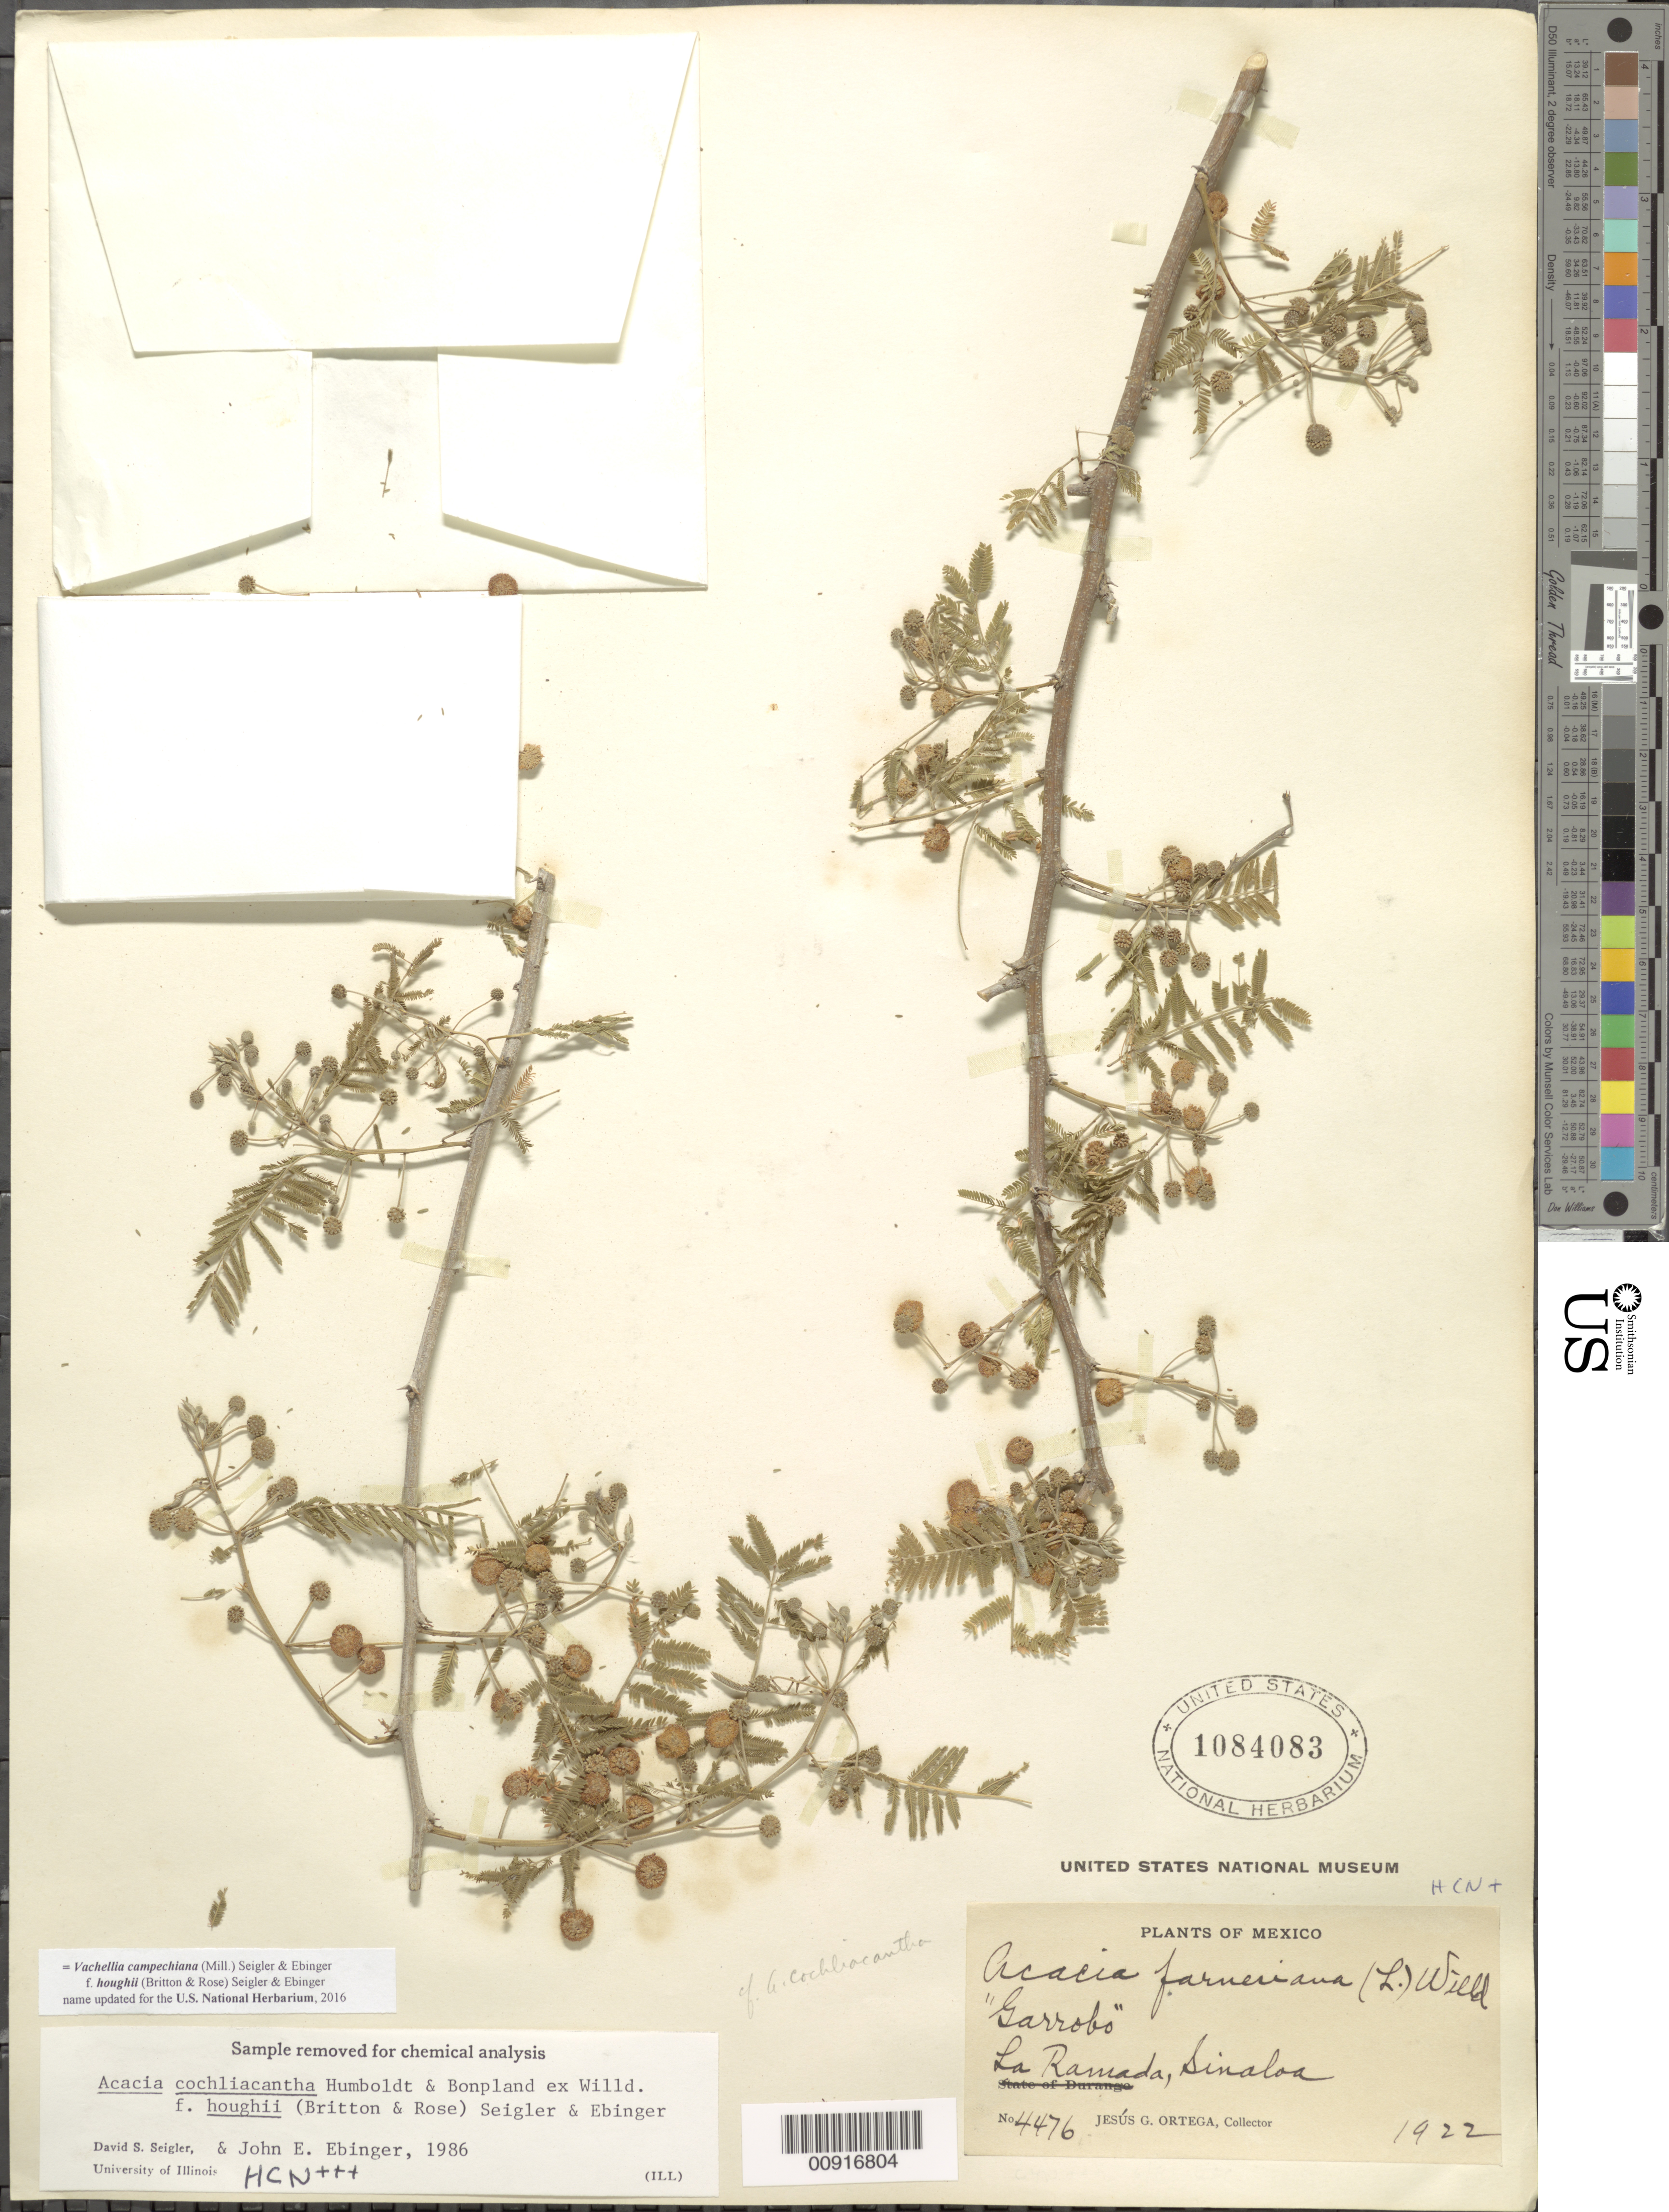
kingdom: Plantae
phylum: Tracheophyta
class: Magnoliopsida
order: Fabales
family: Fabaceae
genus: Vachellia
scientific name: Vachellia chiapensis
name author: (Saff.) Seigler & Ebinger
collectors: J. Ortega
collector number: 4476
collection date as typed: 1922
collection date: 1922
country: Mexico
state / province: Sinaloa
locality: La Ramada, Sinaloa.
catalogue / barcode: US 1084083